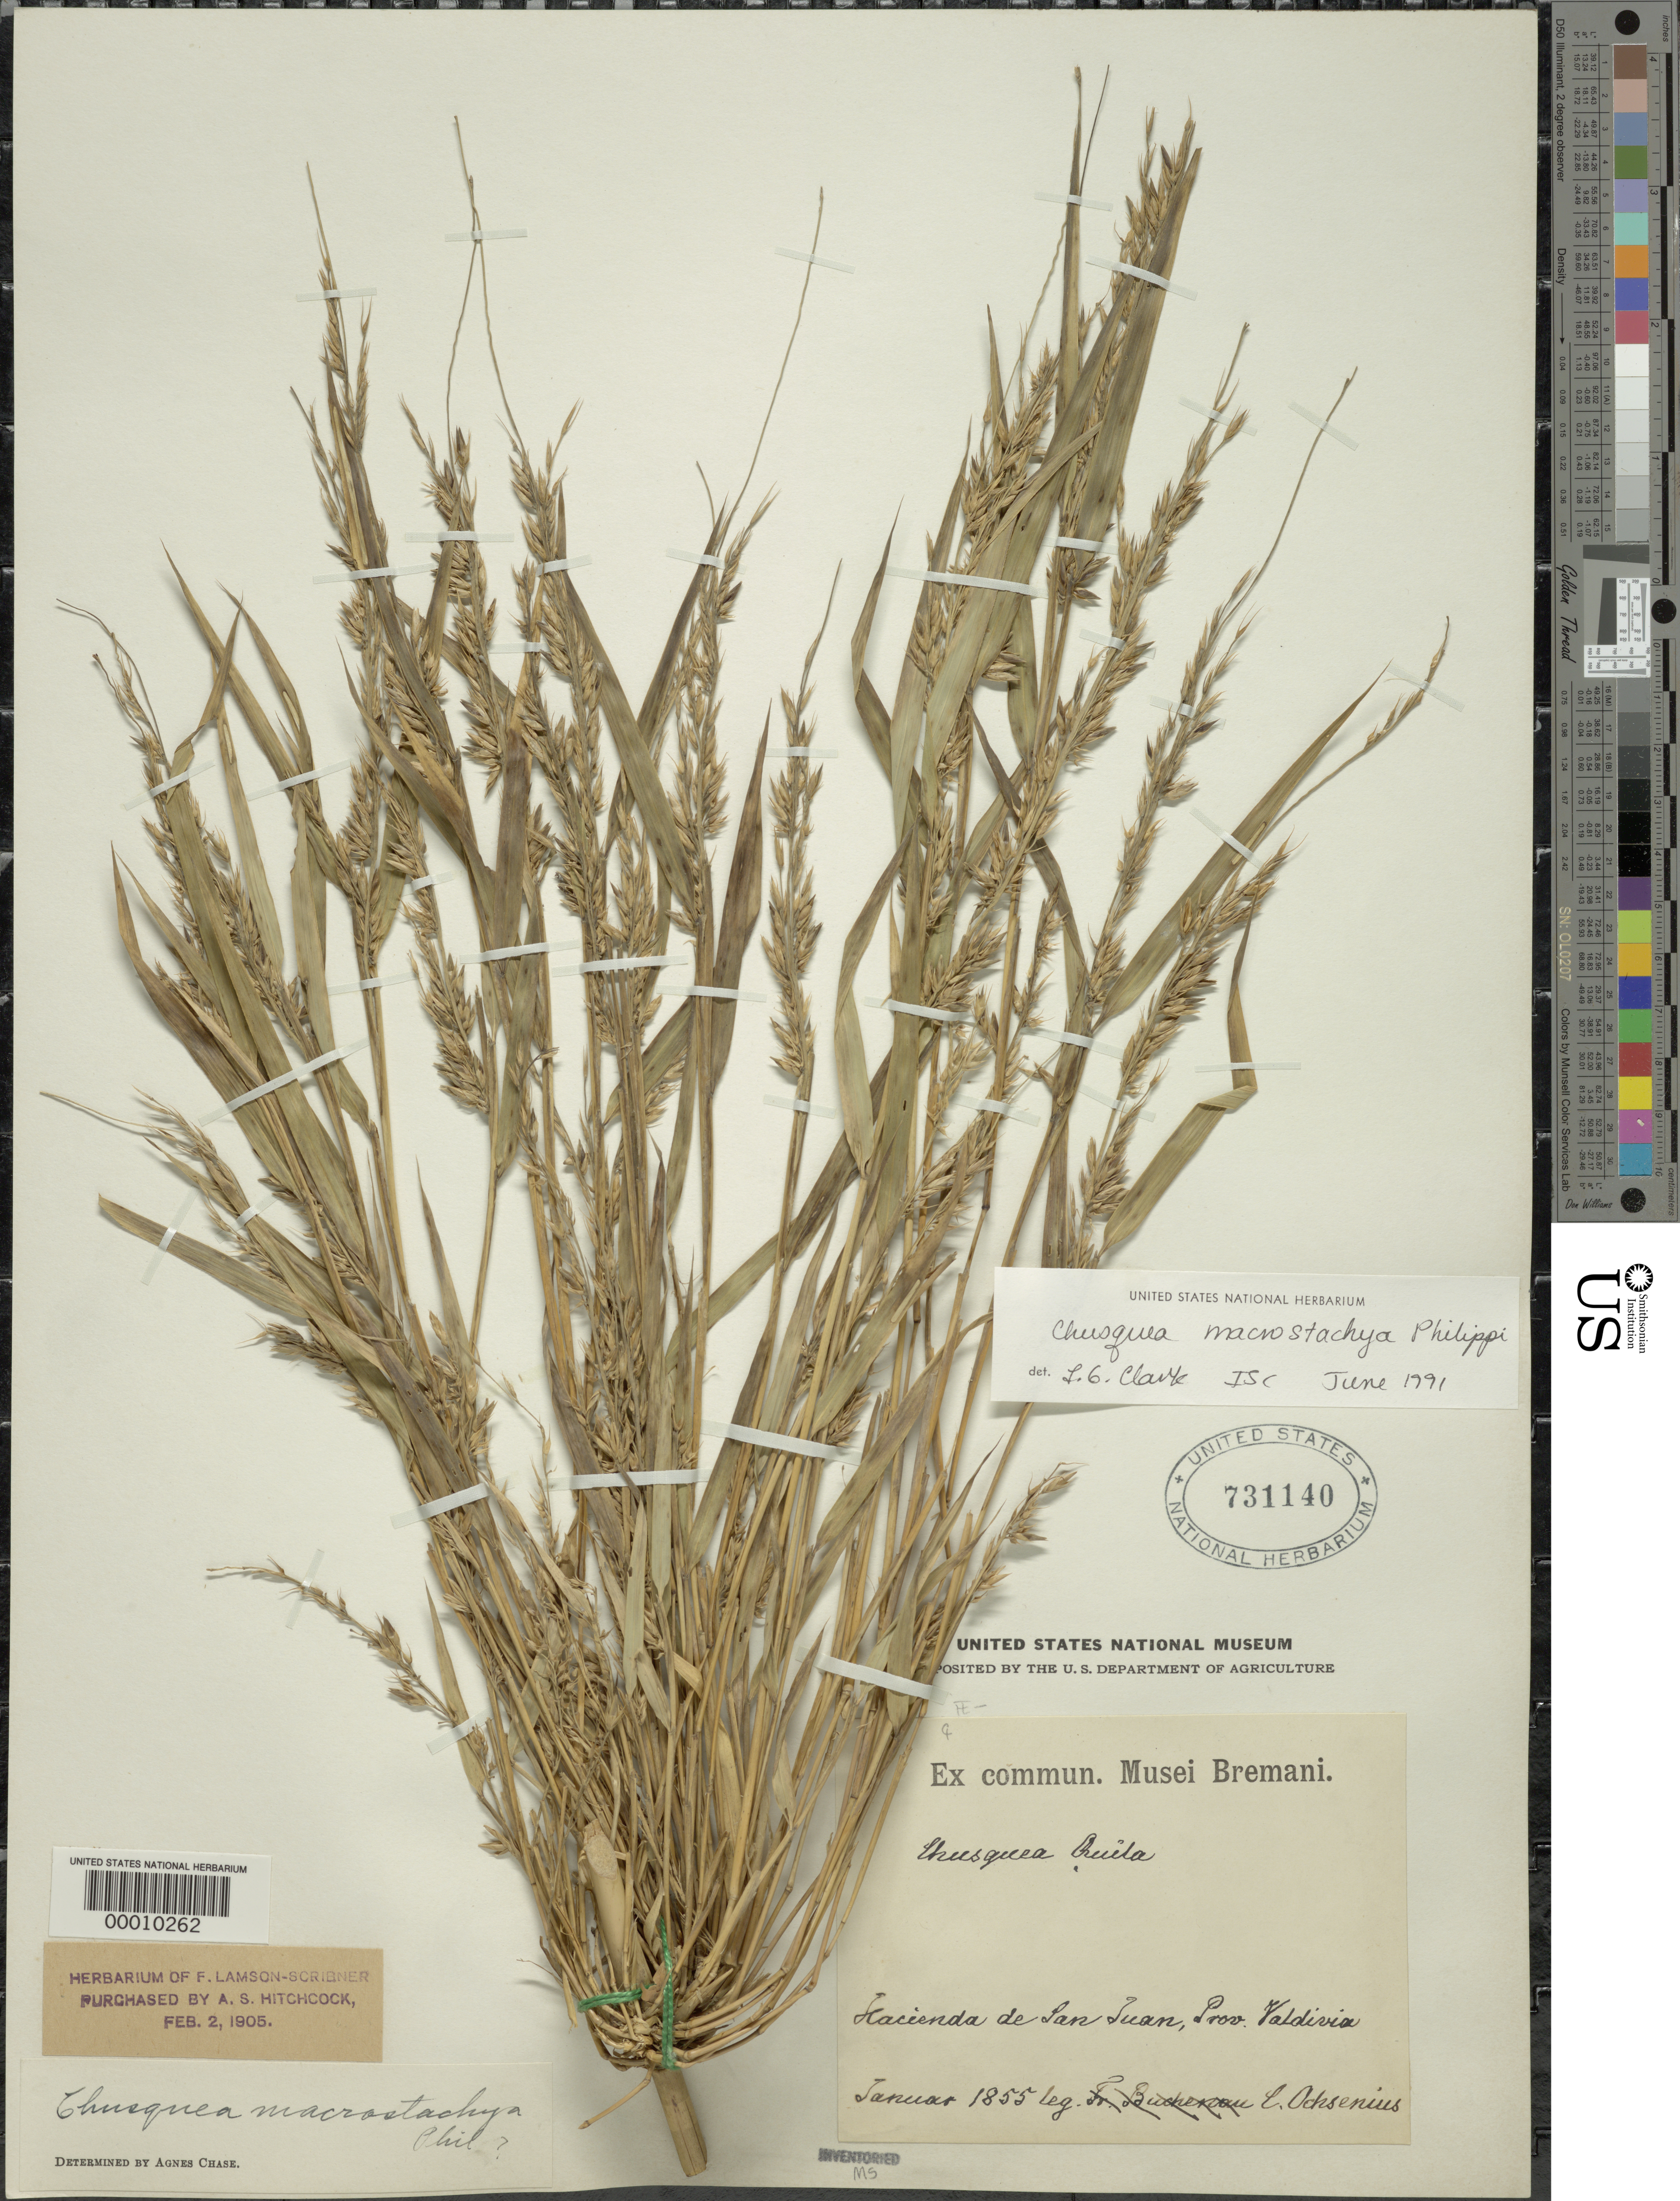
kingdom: Plantae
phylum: Tracheophyta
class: Liliopsida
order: Poales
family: Poaceae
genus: Chusquea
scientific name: Chusquea macrostachya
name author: Phil.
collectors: C. Ochsenius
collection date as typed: Jan 1855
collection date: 1855-01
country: Chile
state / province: Los Lagos (X)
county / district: Valdivia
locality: Hacienda de san juan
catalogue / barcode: US 731140